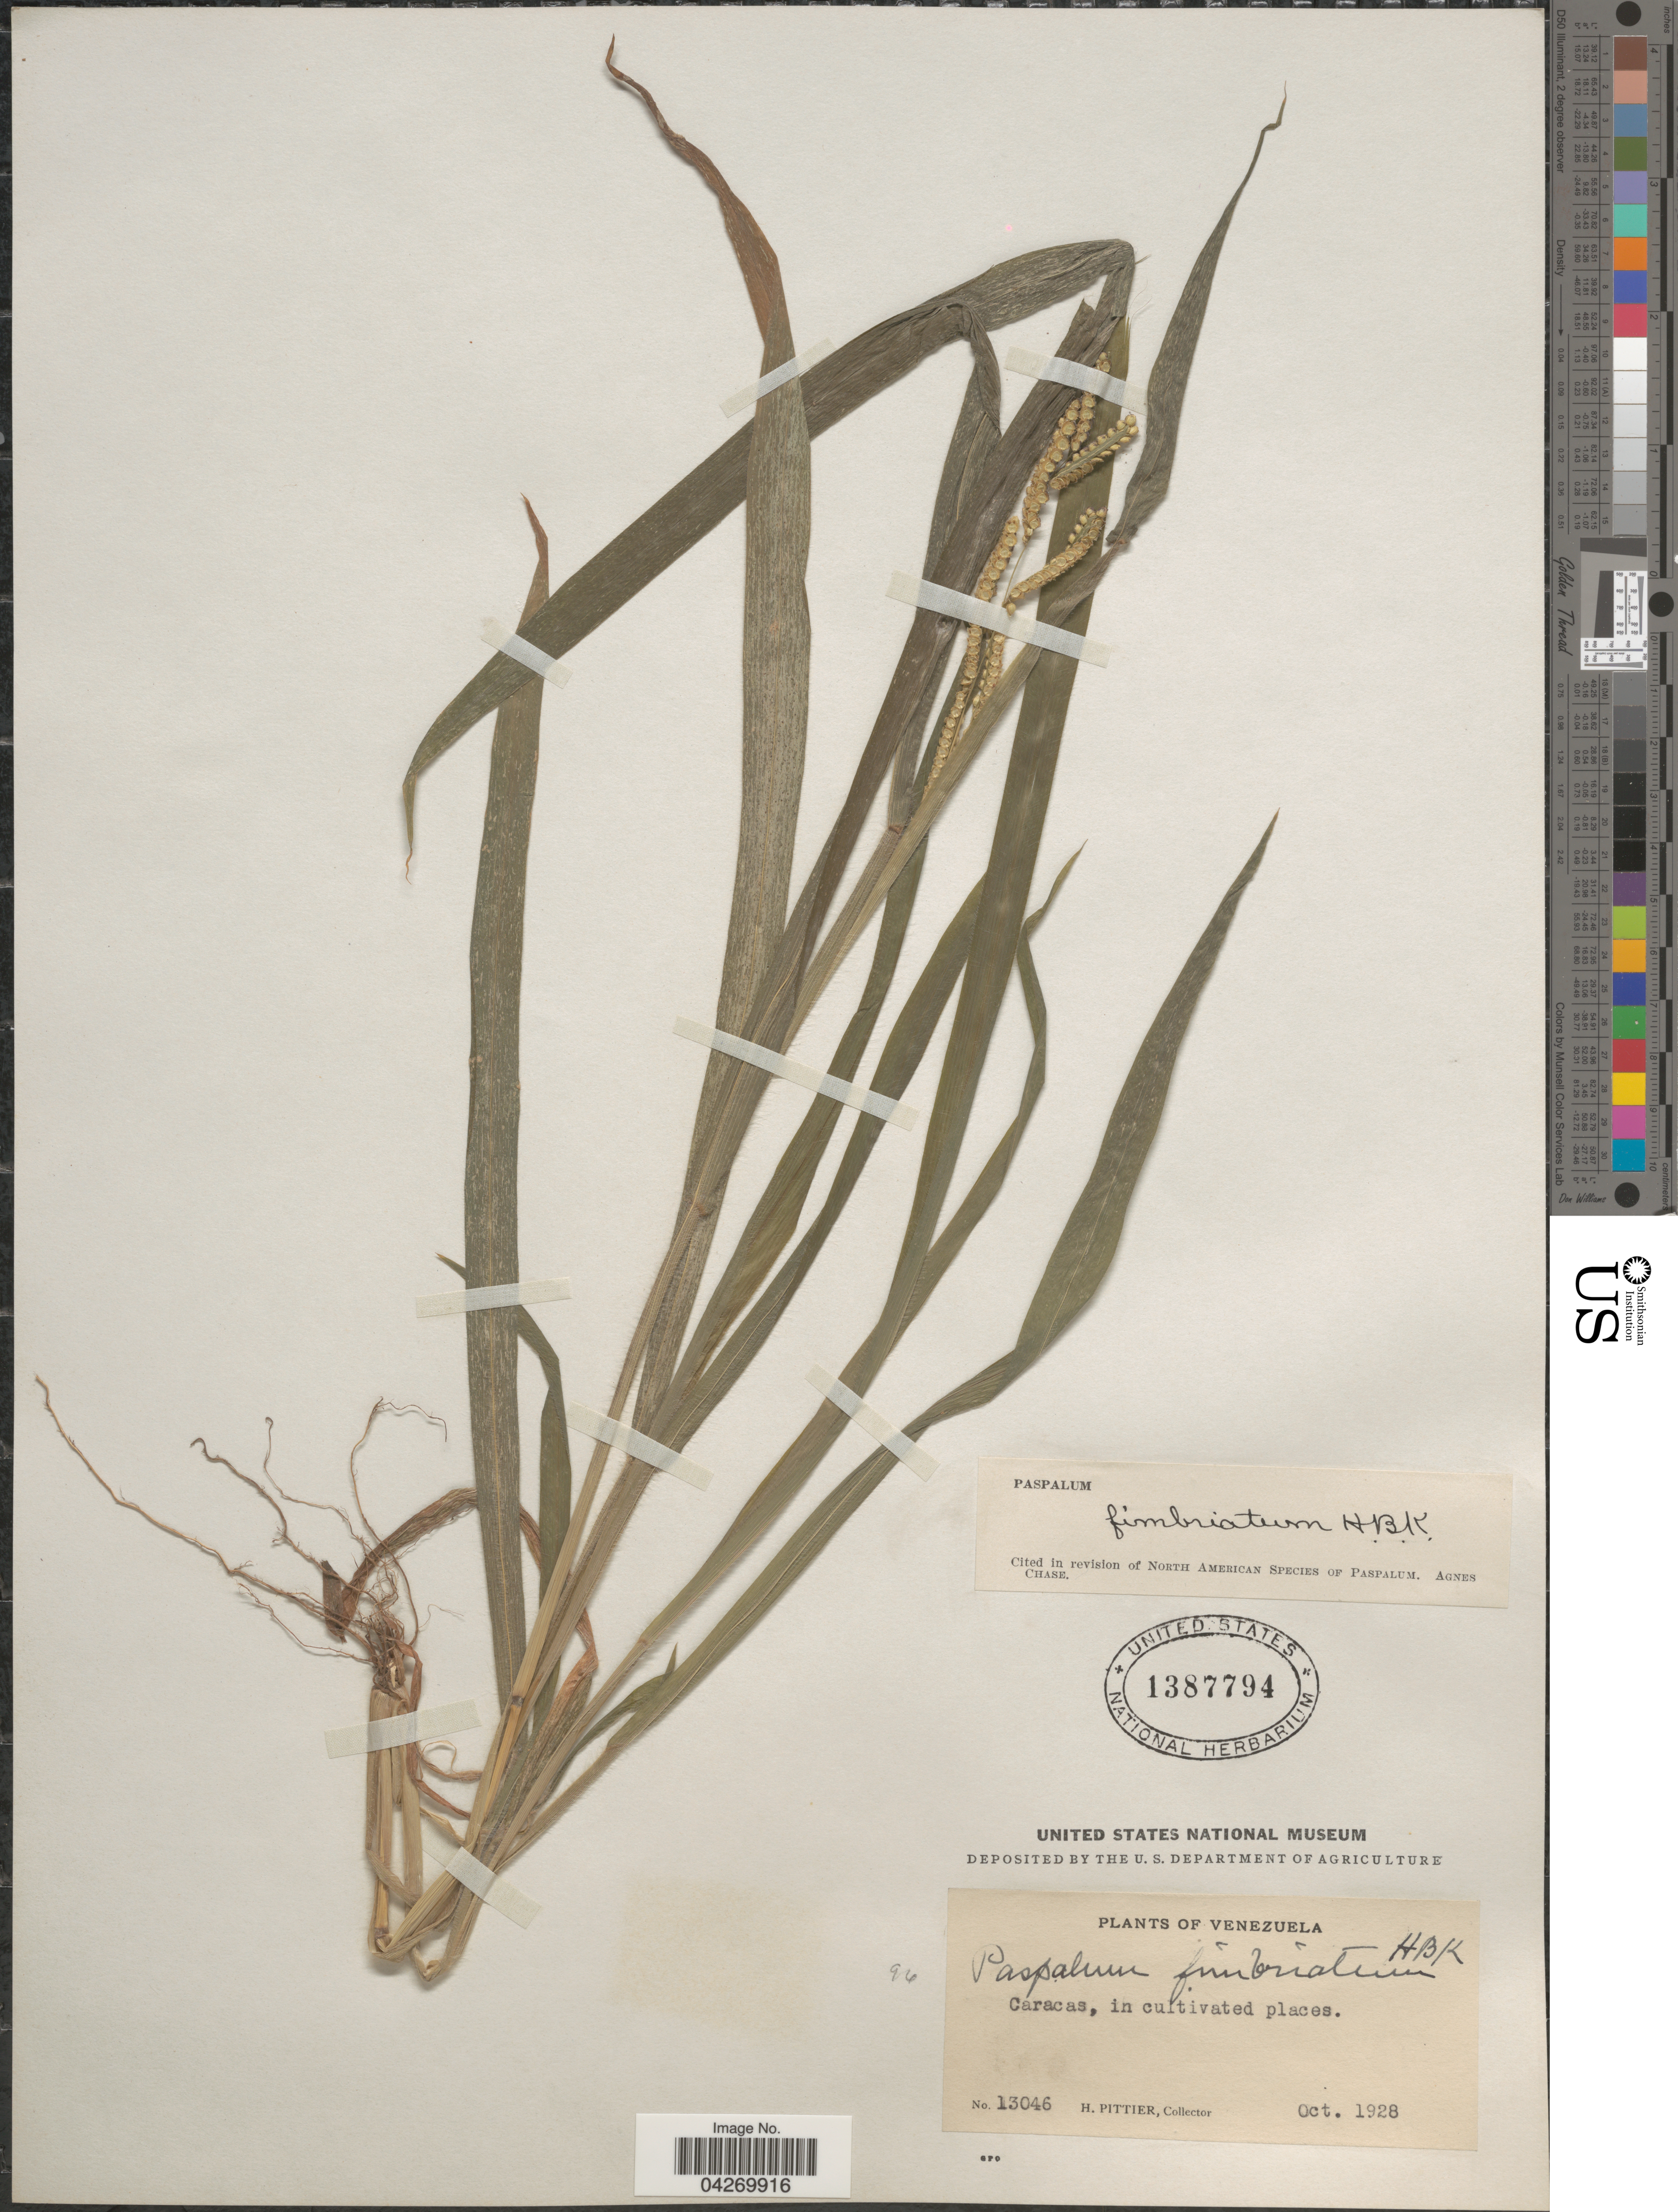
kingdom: Plantae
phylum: Tracheophyta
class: Liliopsida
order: Poales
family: Poaceae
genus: Paspalum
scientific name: Paspalum fimbriatum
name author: Kunth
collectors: H. F. Pittier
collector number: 13046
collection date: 1928-10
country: Venezuela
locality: Caracas, in cultivated places.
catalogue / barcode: US 1387794